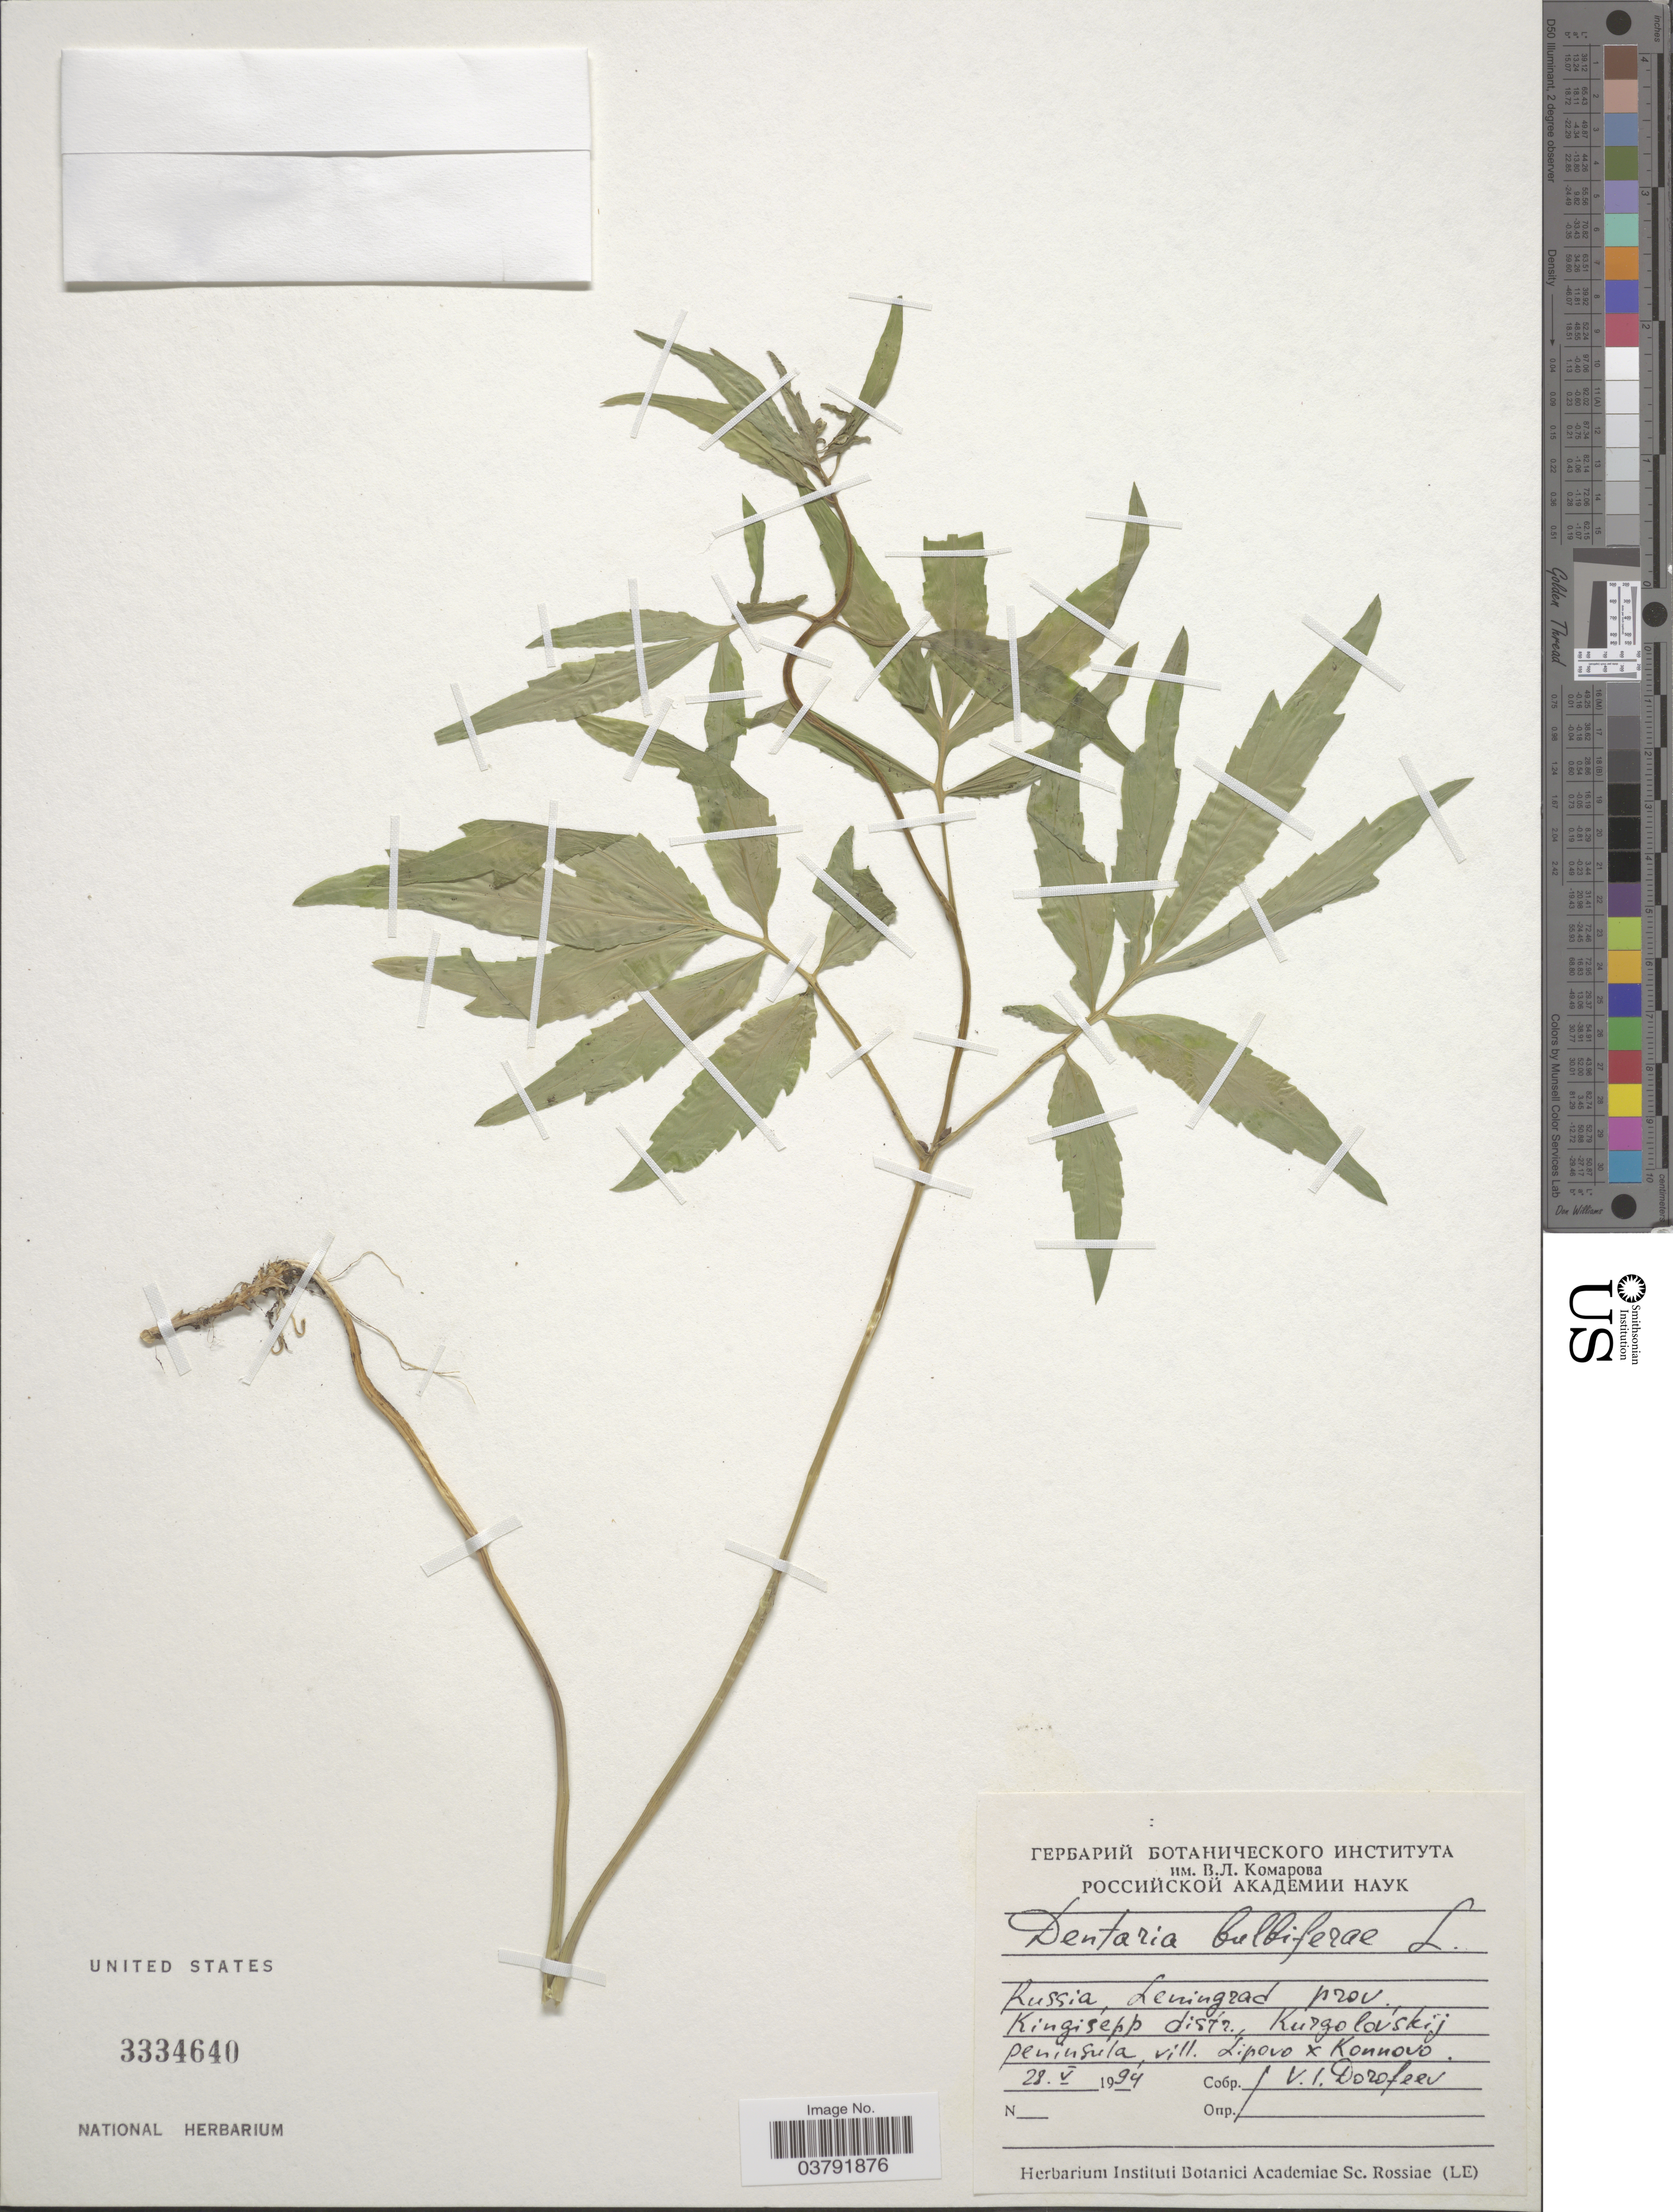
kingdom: Plantae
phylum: Tracheophyta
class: Magnoliopsida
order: Brassicales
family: Brassicaceae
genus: Dentaria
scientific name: Dentaria bulbifera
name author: L.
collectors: V. Dorofeev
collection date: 1994-05-28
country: Russian Federation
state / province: Leningrad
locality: Kingisepp distr., Kurgolovskij Peninsula, vill Lipovo and Konnovo.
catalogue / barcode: US 3334640